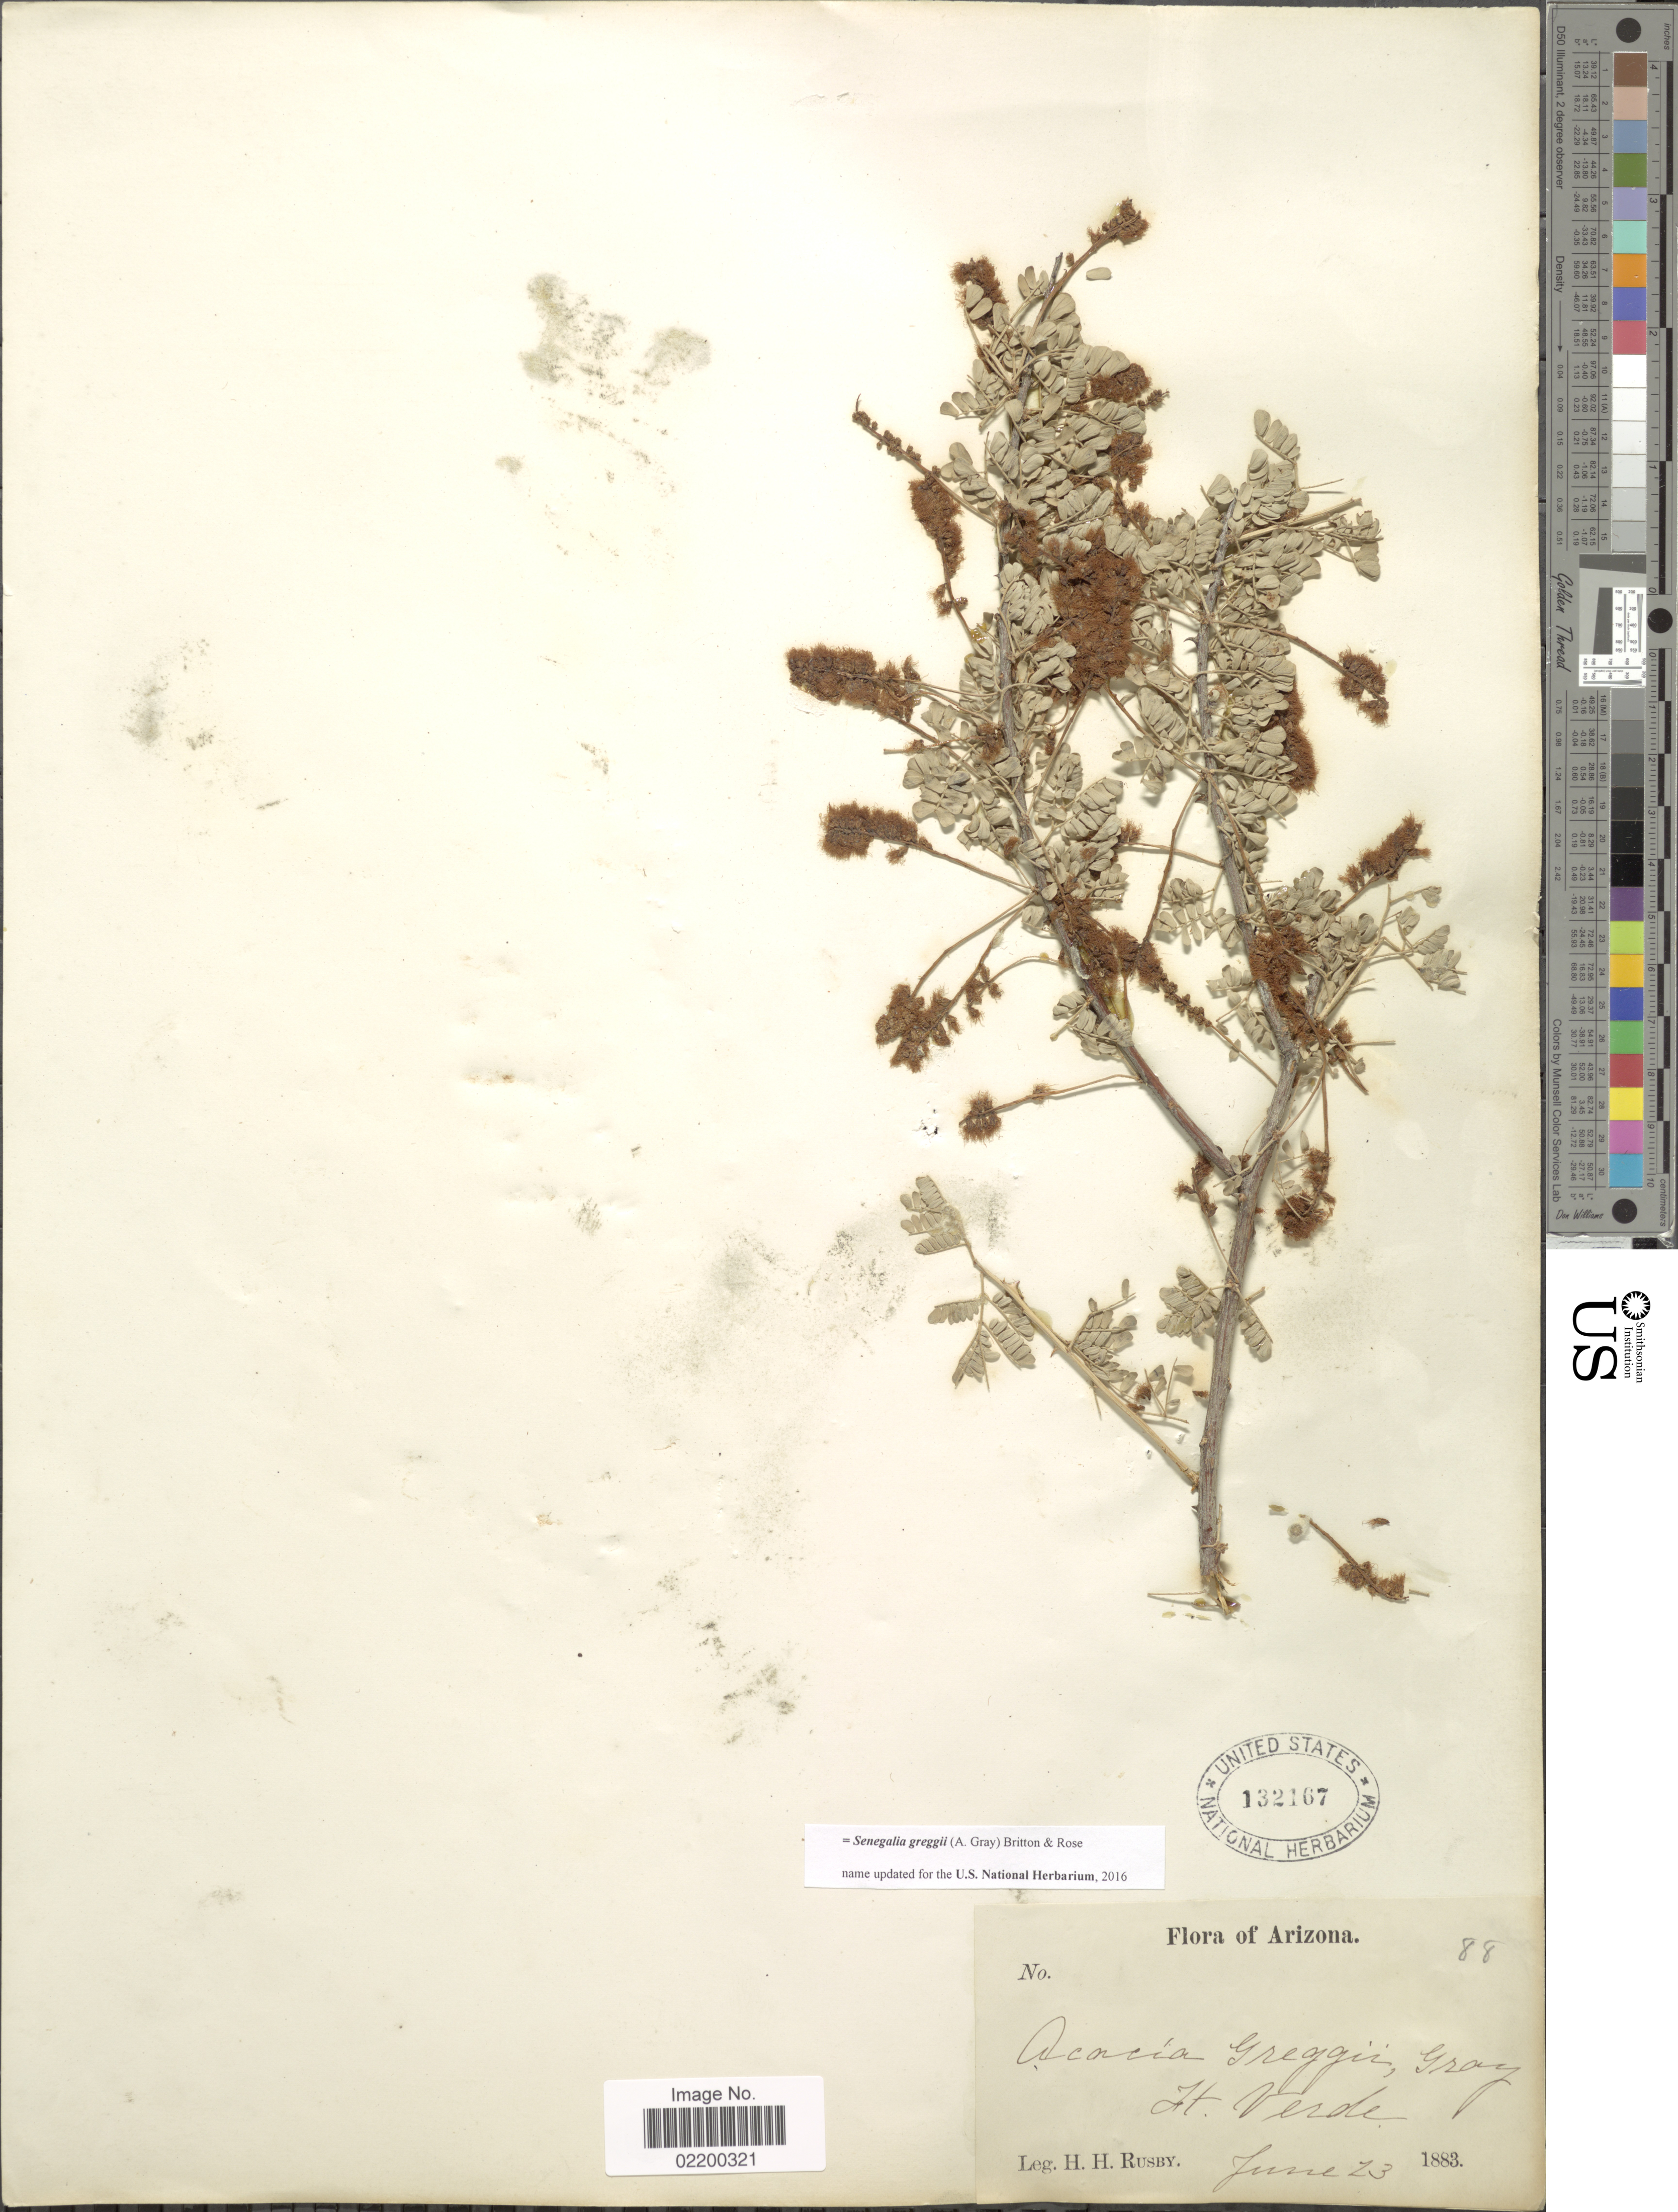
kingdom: Plantae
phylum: Tracheophyta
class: Magnoliopsida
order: Fabales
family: Fabaceae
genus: Senegalia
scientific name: Senegalia greggii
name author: (A. Gray) Britton & Rose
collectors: H. H. Rusby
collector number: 88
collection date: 1883-06-23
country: United States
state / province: Arizona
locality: Ht. Verde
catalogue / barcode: US 132167